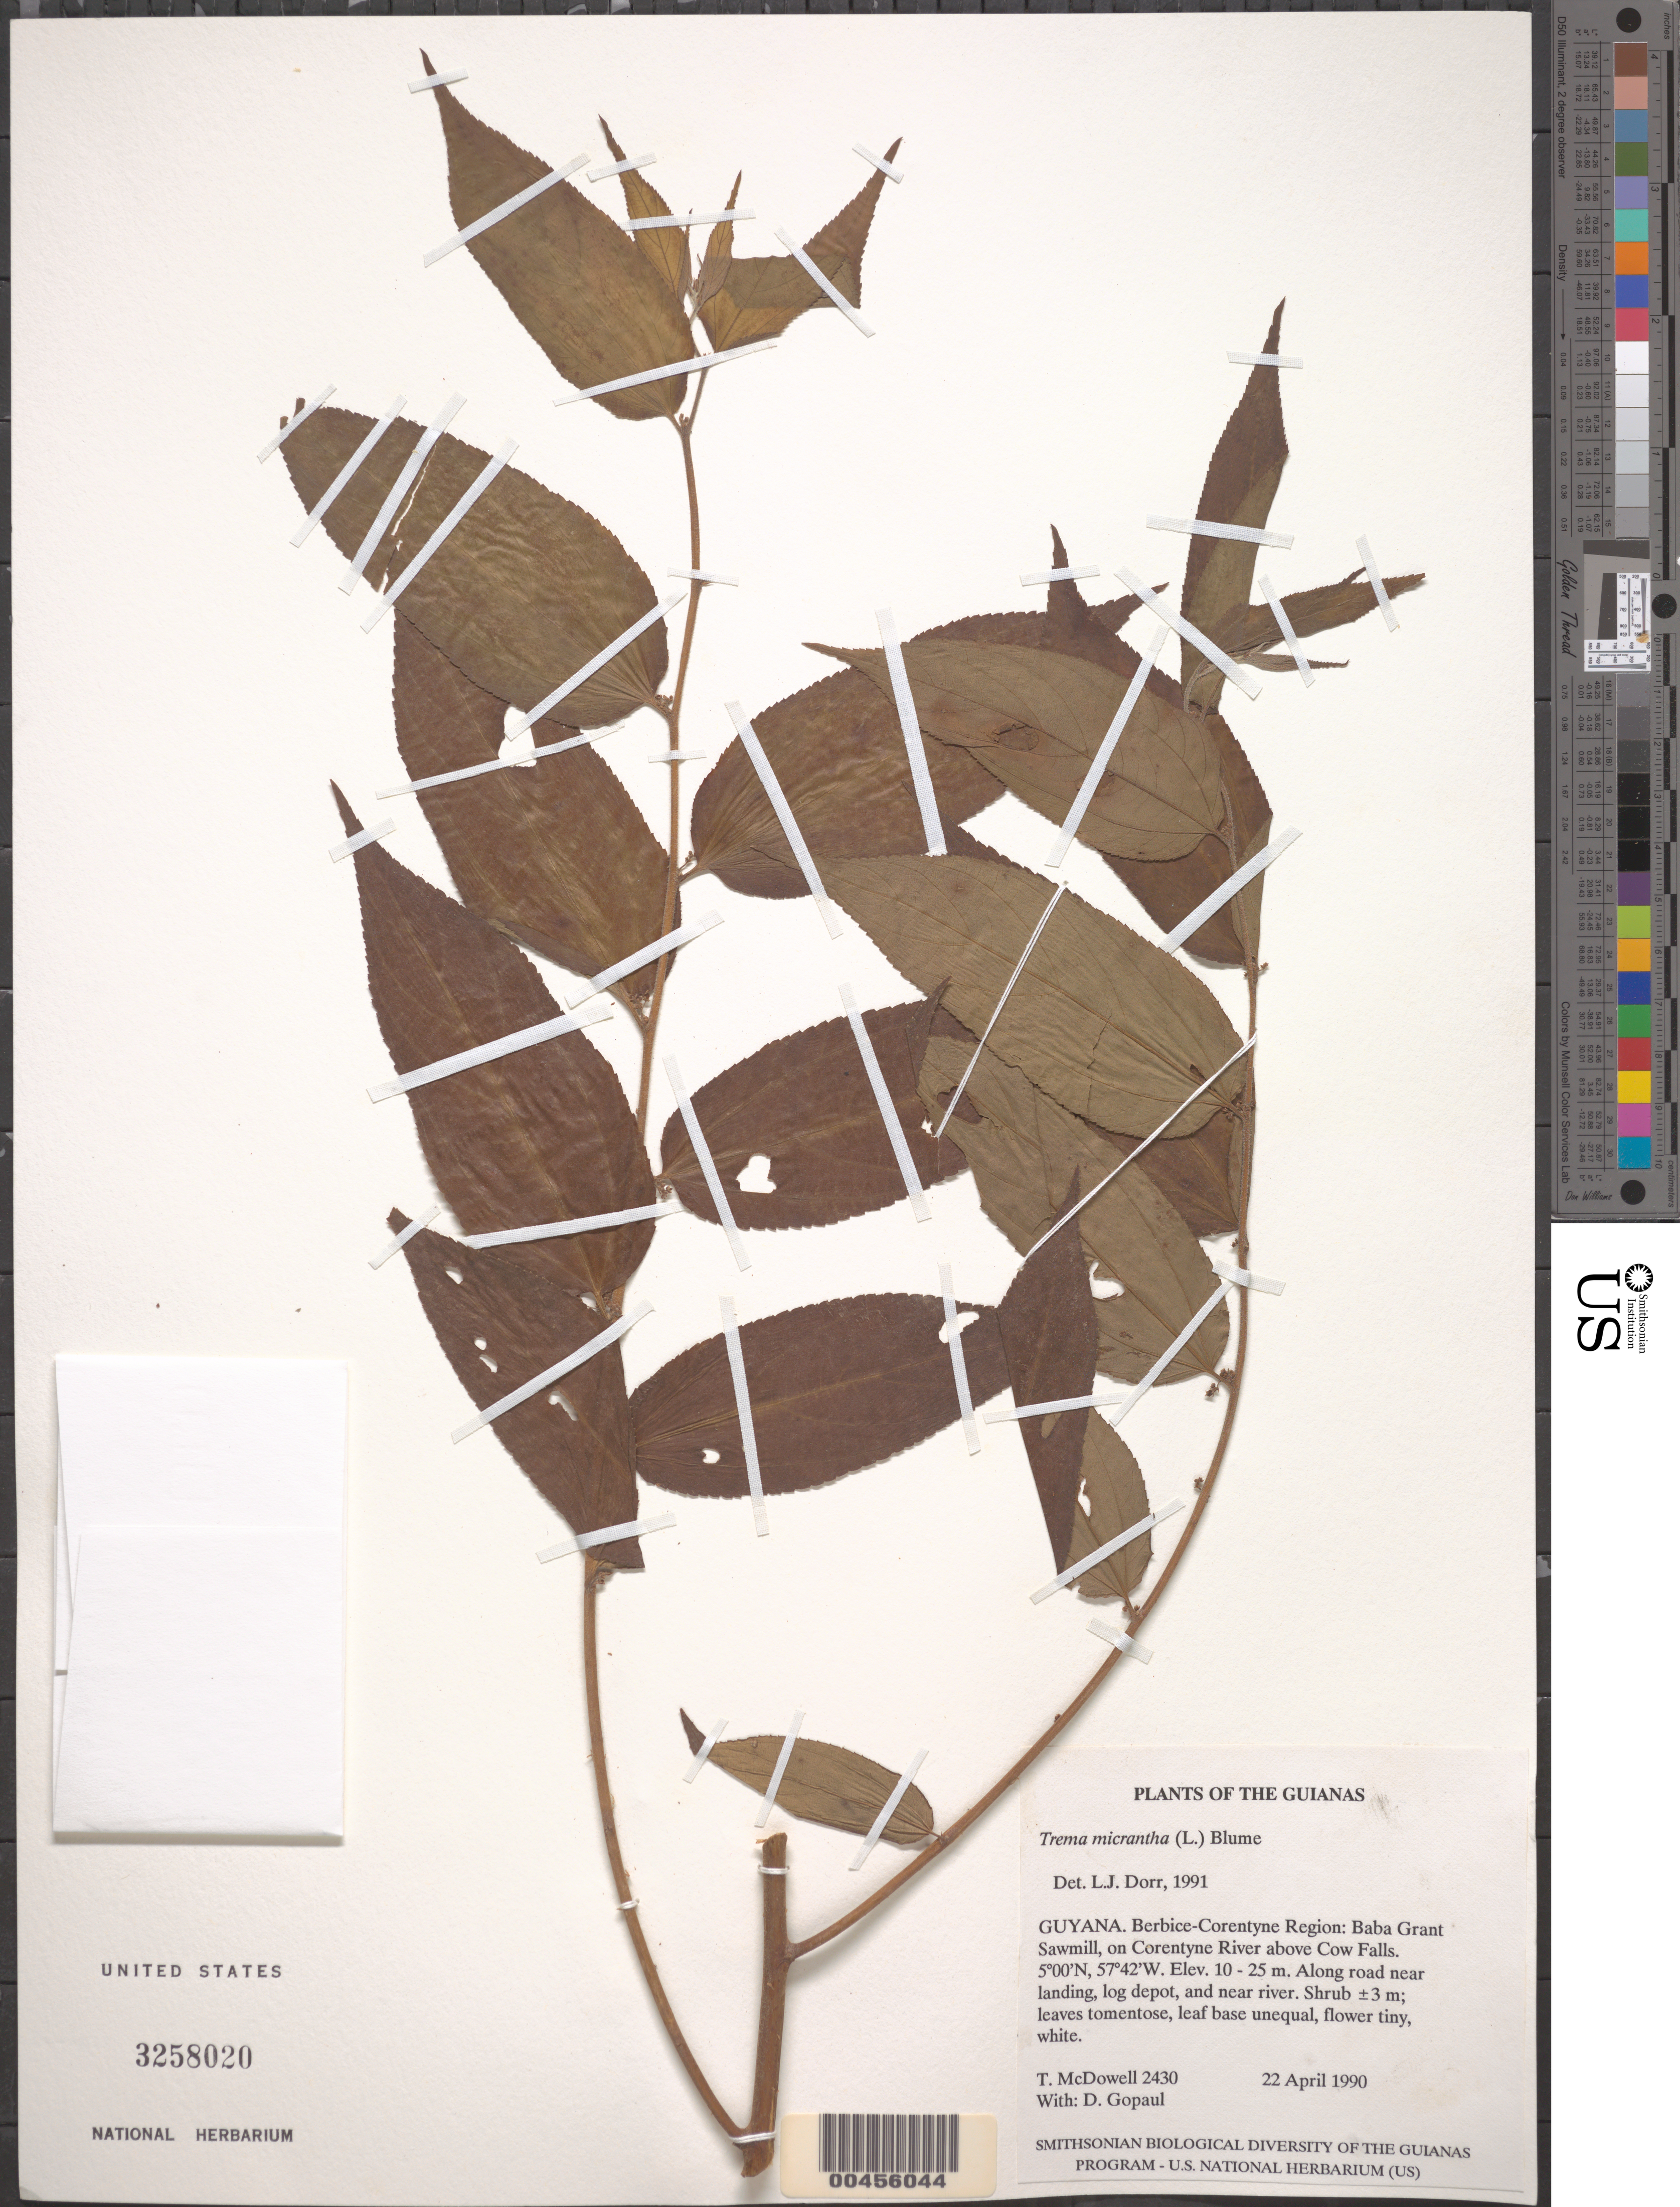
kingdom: Plantae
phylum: Tracheophyta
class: Magnoliopsida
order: Rosales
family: Cannabaceae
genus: Trema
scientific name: Trema micranthum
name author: (L.) Blume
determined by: Dorr, L. J., (BOT), Smithsonian Institution - National Museum of Natural History (UNITED STATES)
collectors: T. McDowell & D. Gopaul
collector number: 2430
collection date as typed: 22 April 1990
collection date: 1990-04-22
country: Guyana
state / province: E. Berbice-Corentyne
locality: Baba Grant Sawmill, on Corentyne River above Cow Falls. Near logging camp and landing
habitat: Disturbed areas and near banks of river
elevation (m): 10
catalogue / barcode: US 3258020